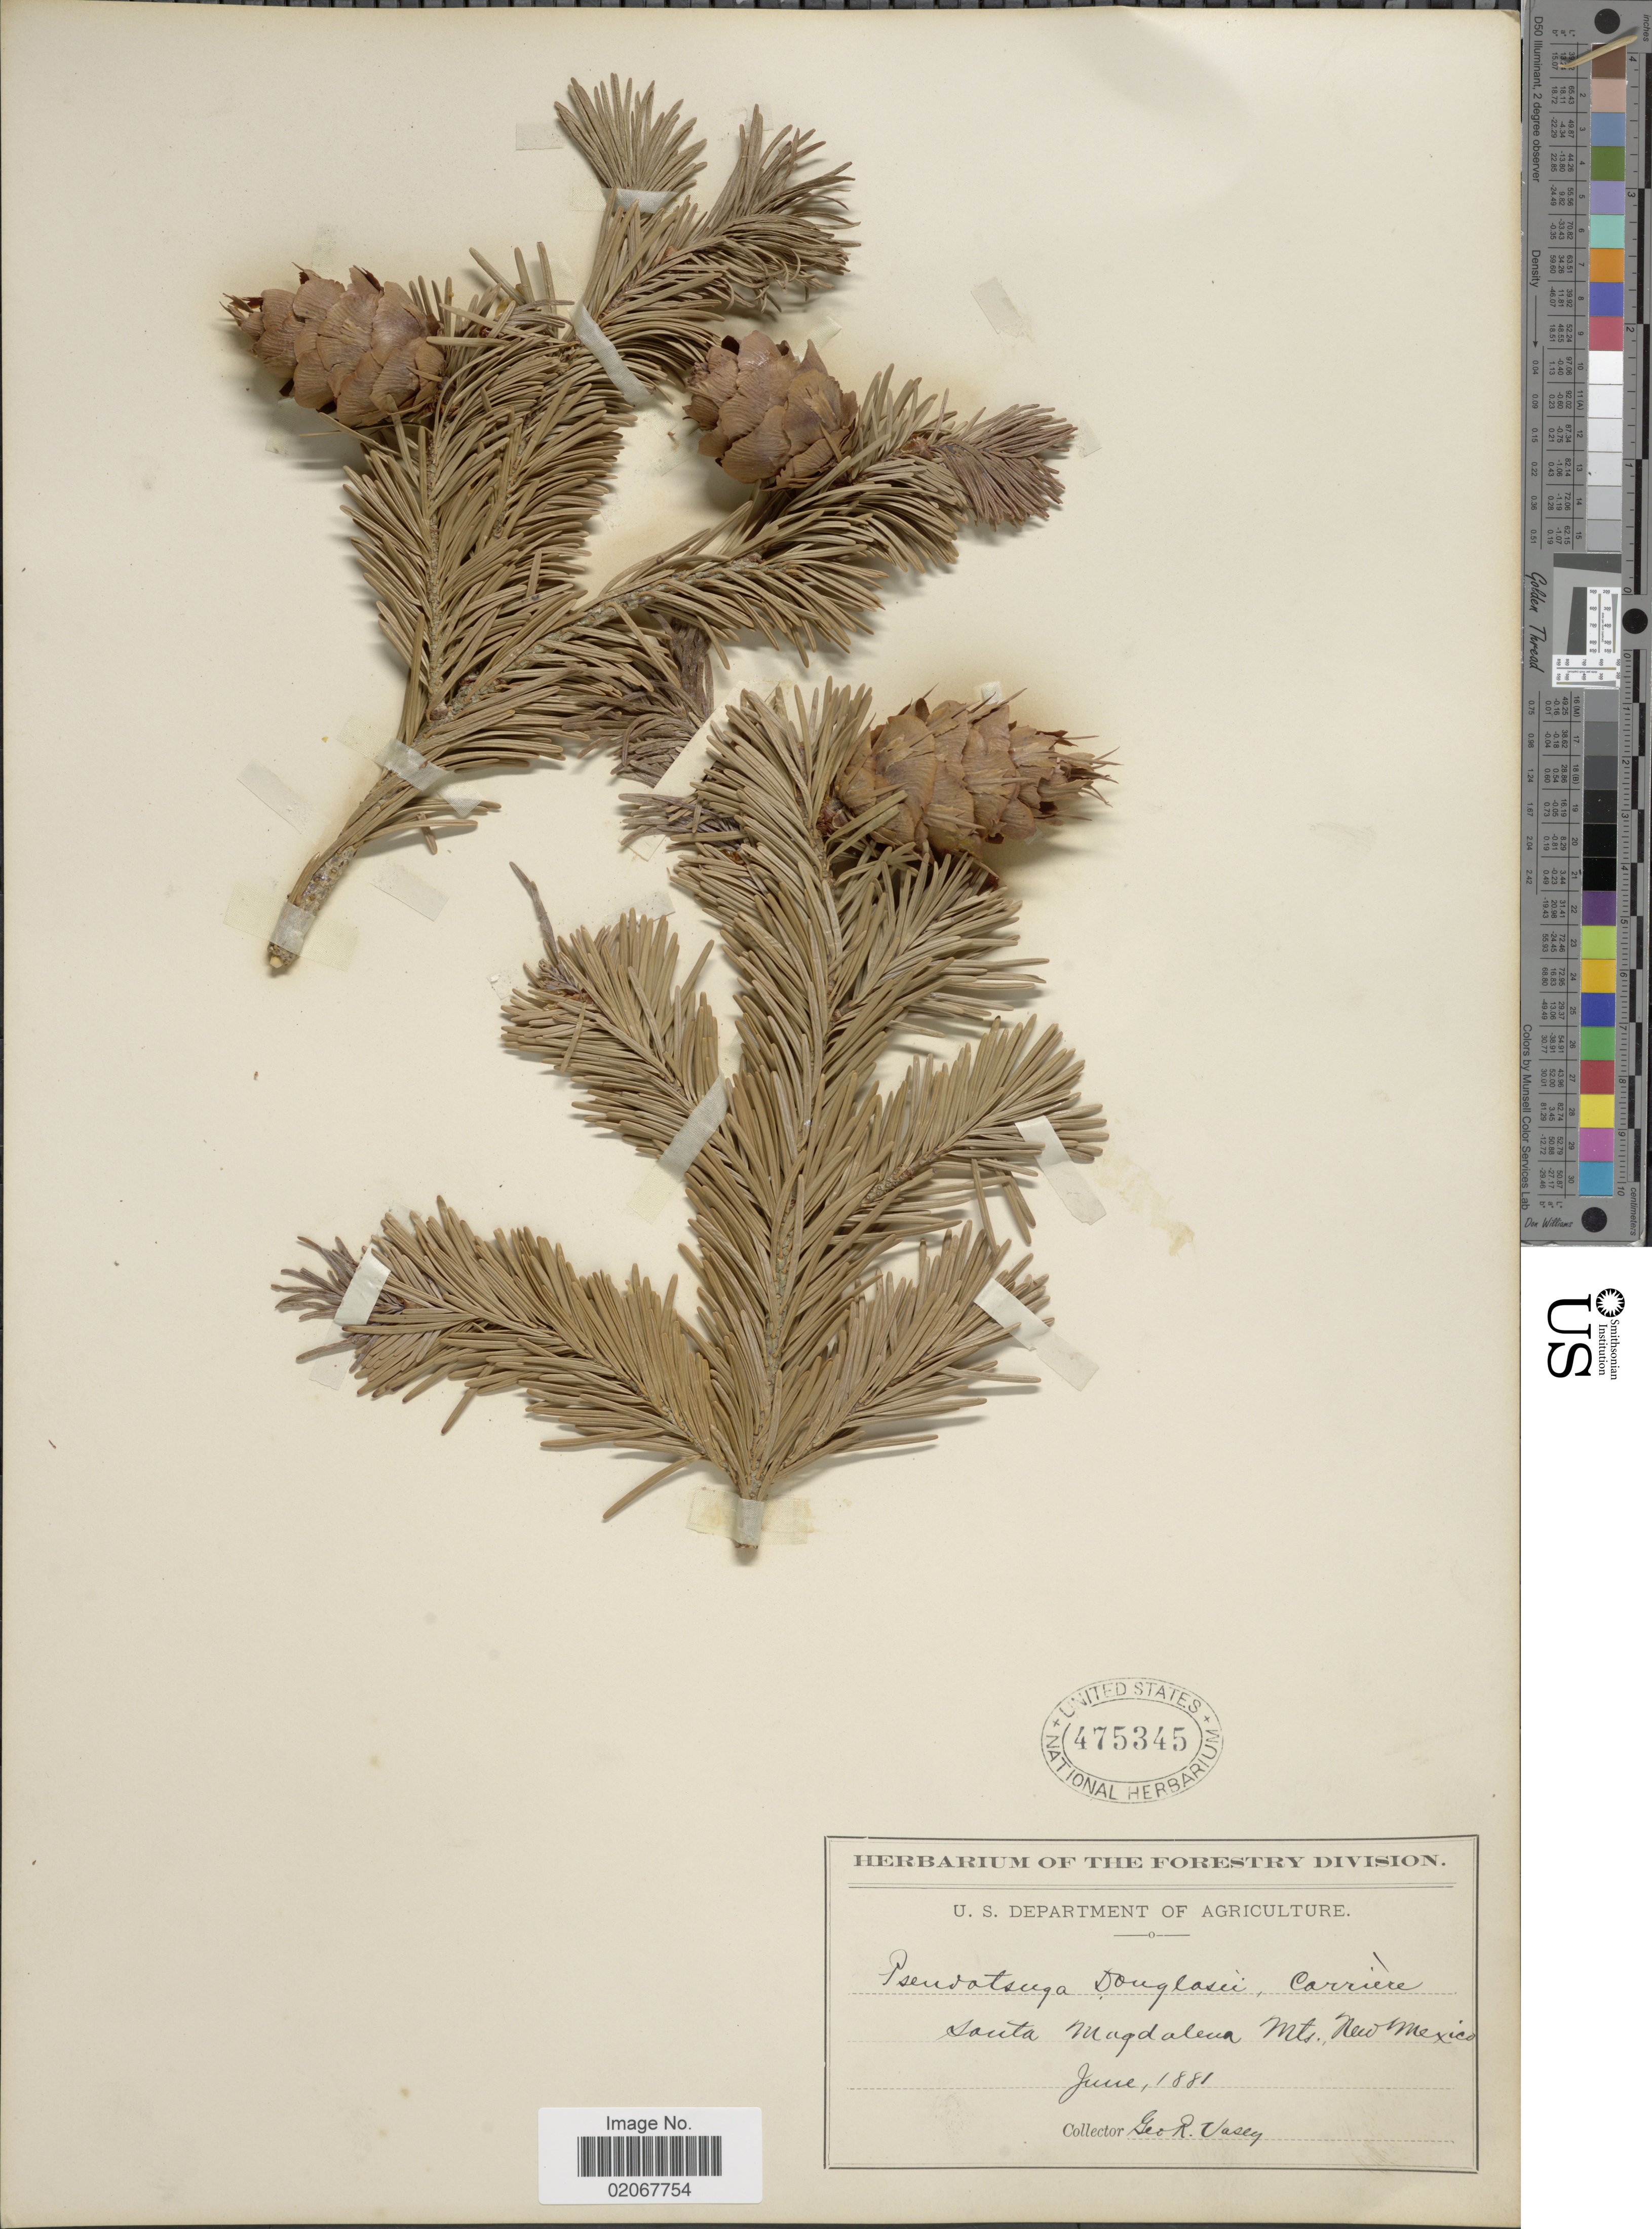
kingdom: Plantae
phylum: Tracheophyta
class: Pinopsida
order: Pinales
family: Pinaceae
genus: Pseudotsuga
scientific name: Pseudotsuga menziesii var. glauca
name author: (Beissn.) Franco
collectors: G. R. Vasey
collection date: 1881-06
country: United States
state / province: New Mexico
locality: Santa Magdalena Mts.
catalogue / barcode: US 475345